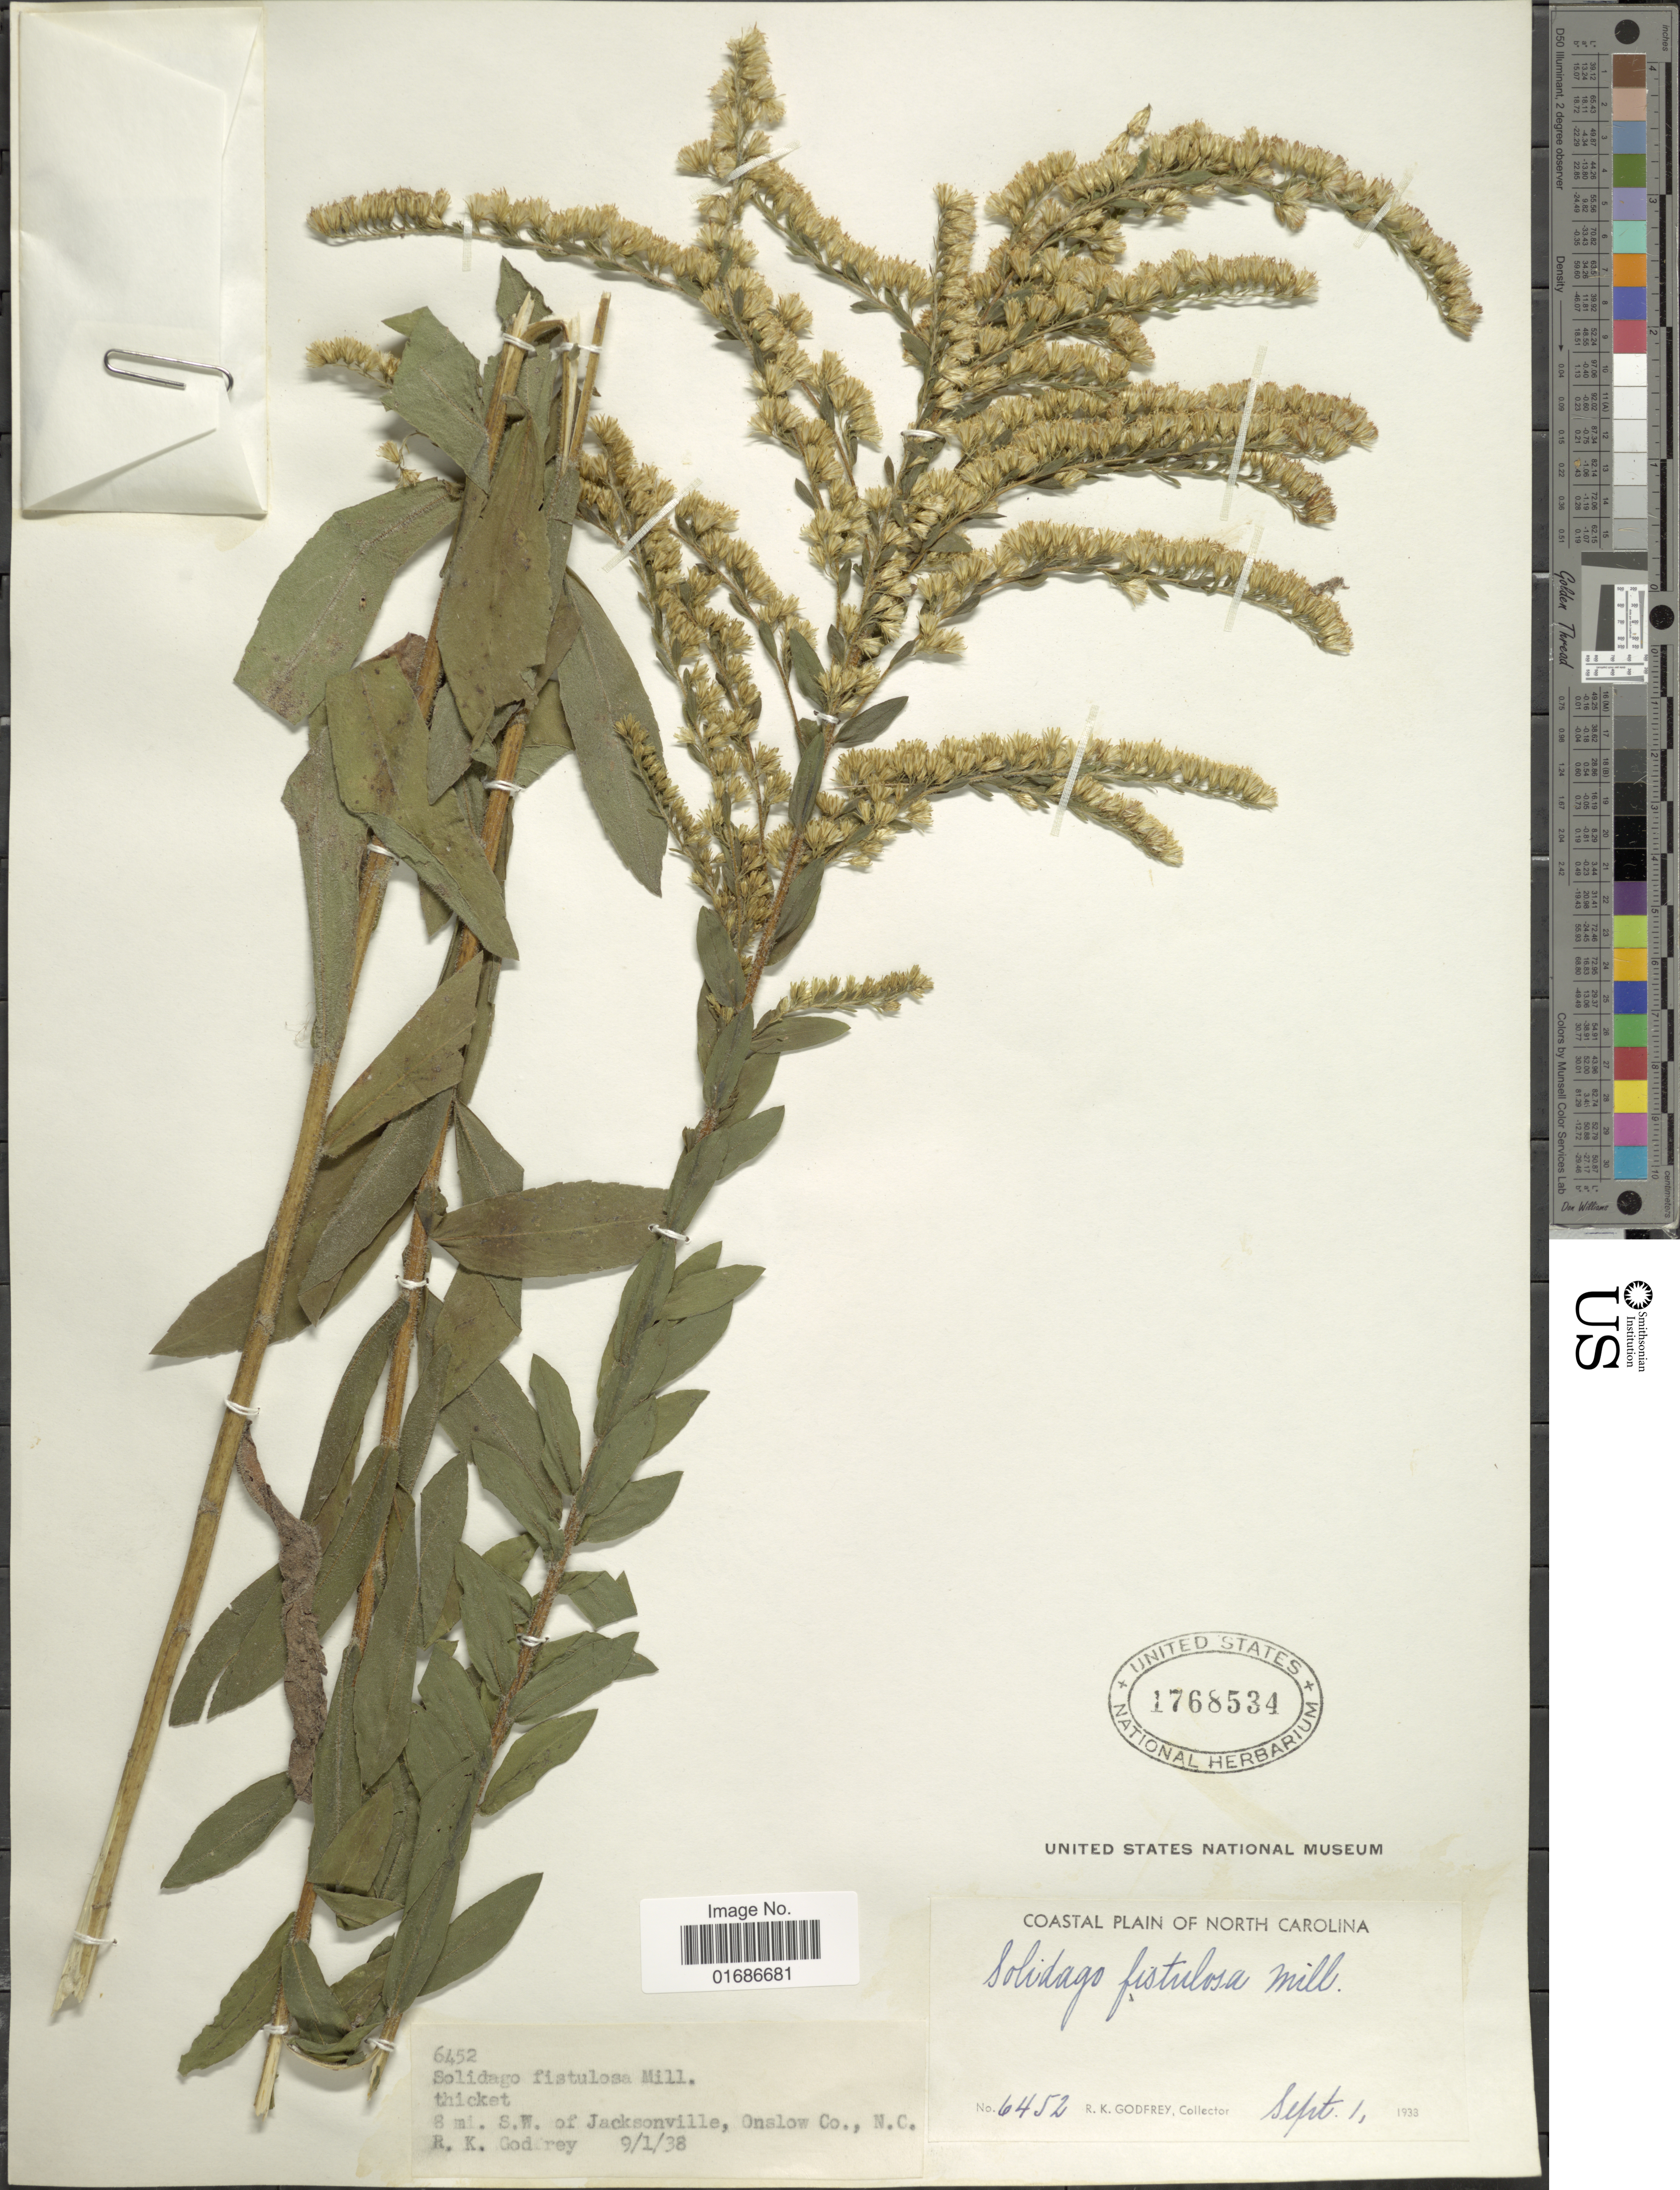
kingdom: Plantae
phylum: Tracheophyta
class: Magnoliopsida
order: Asterales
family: Asteraceae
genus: Solidago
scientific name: Solidago fistulosa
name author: Mill.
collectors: R. K. Godfrey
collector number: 6452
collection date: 1933-09-01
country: United States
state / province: North Carolina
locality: Coastal Plain of North Carolina, 6 mi. S. W. of Jacksonville, Onslow Co., N. C.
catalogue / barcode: US 1768534